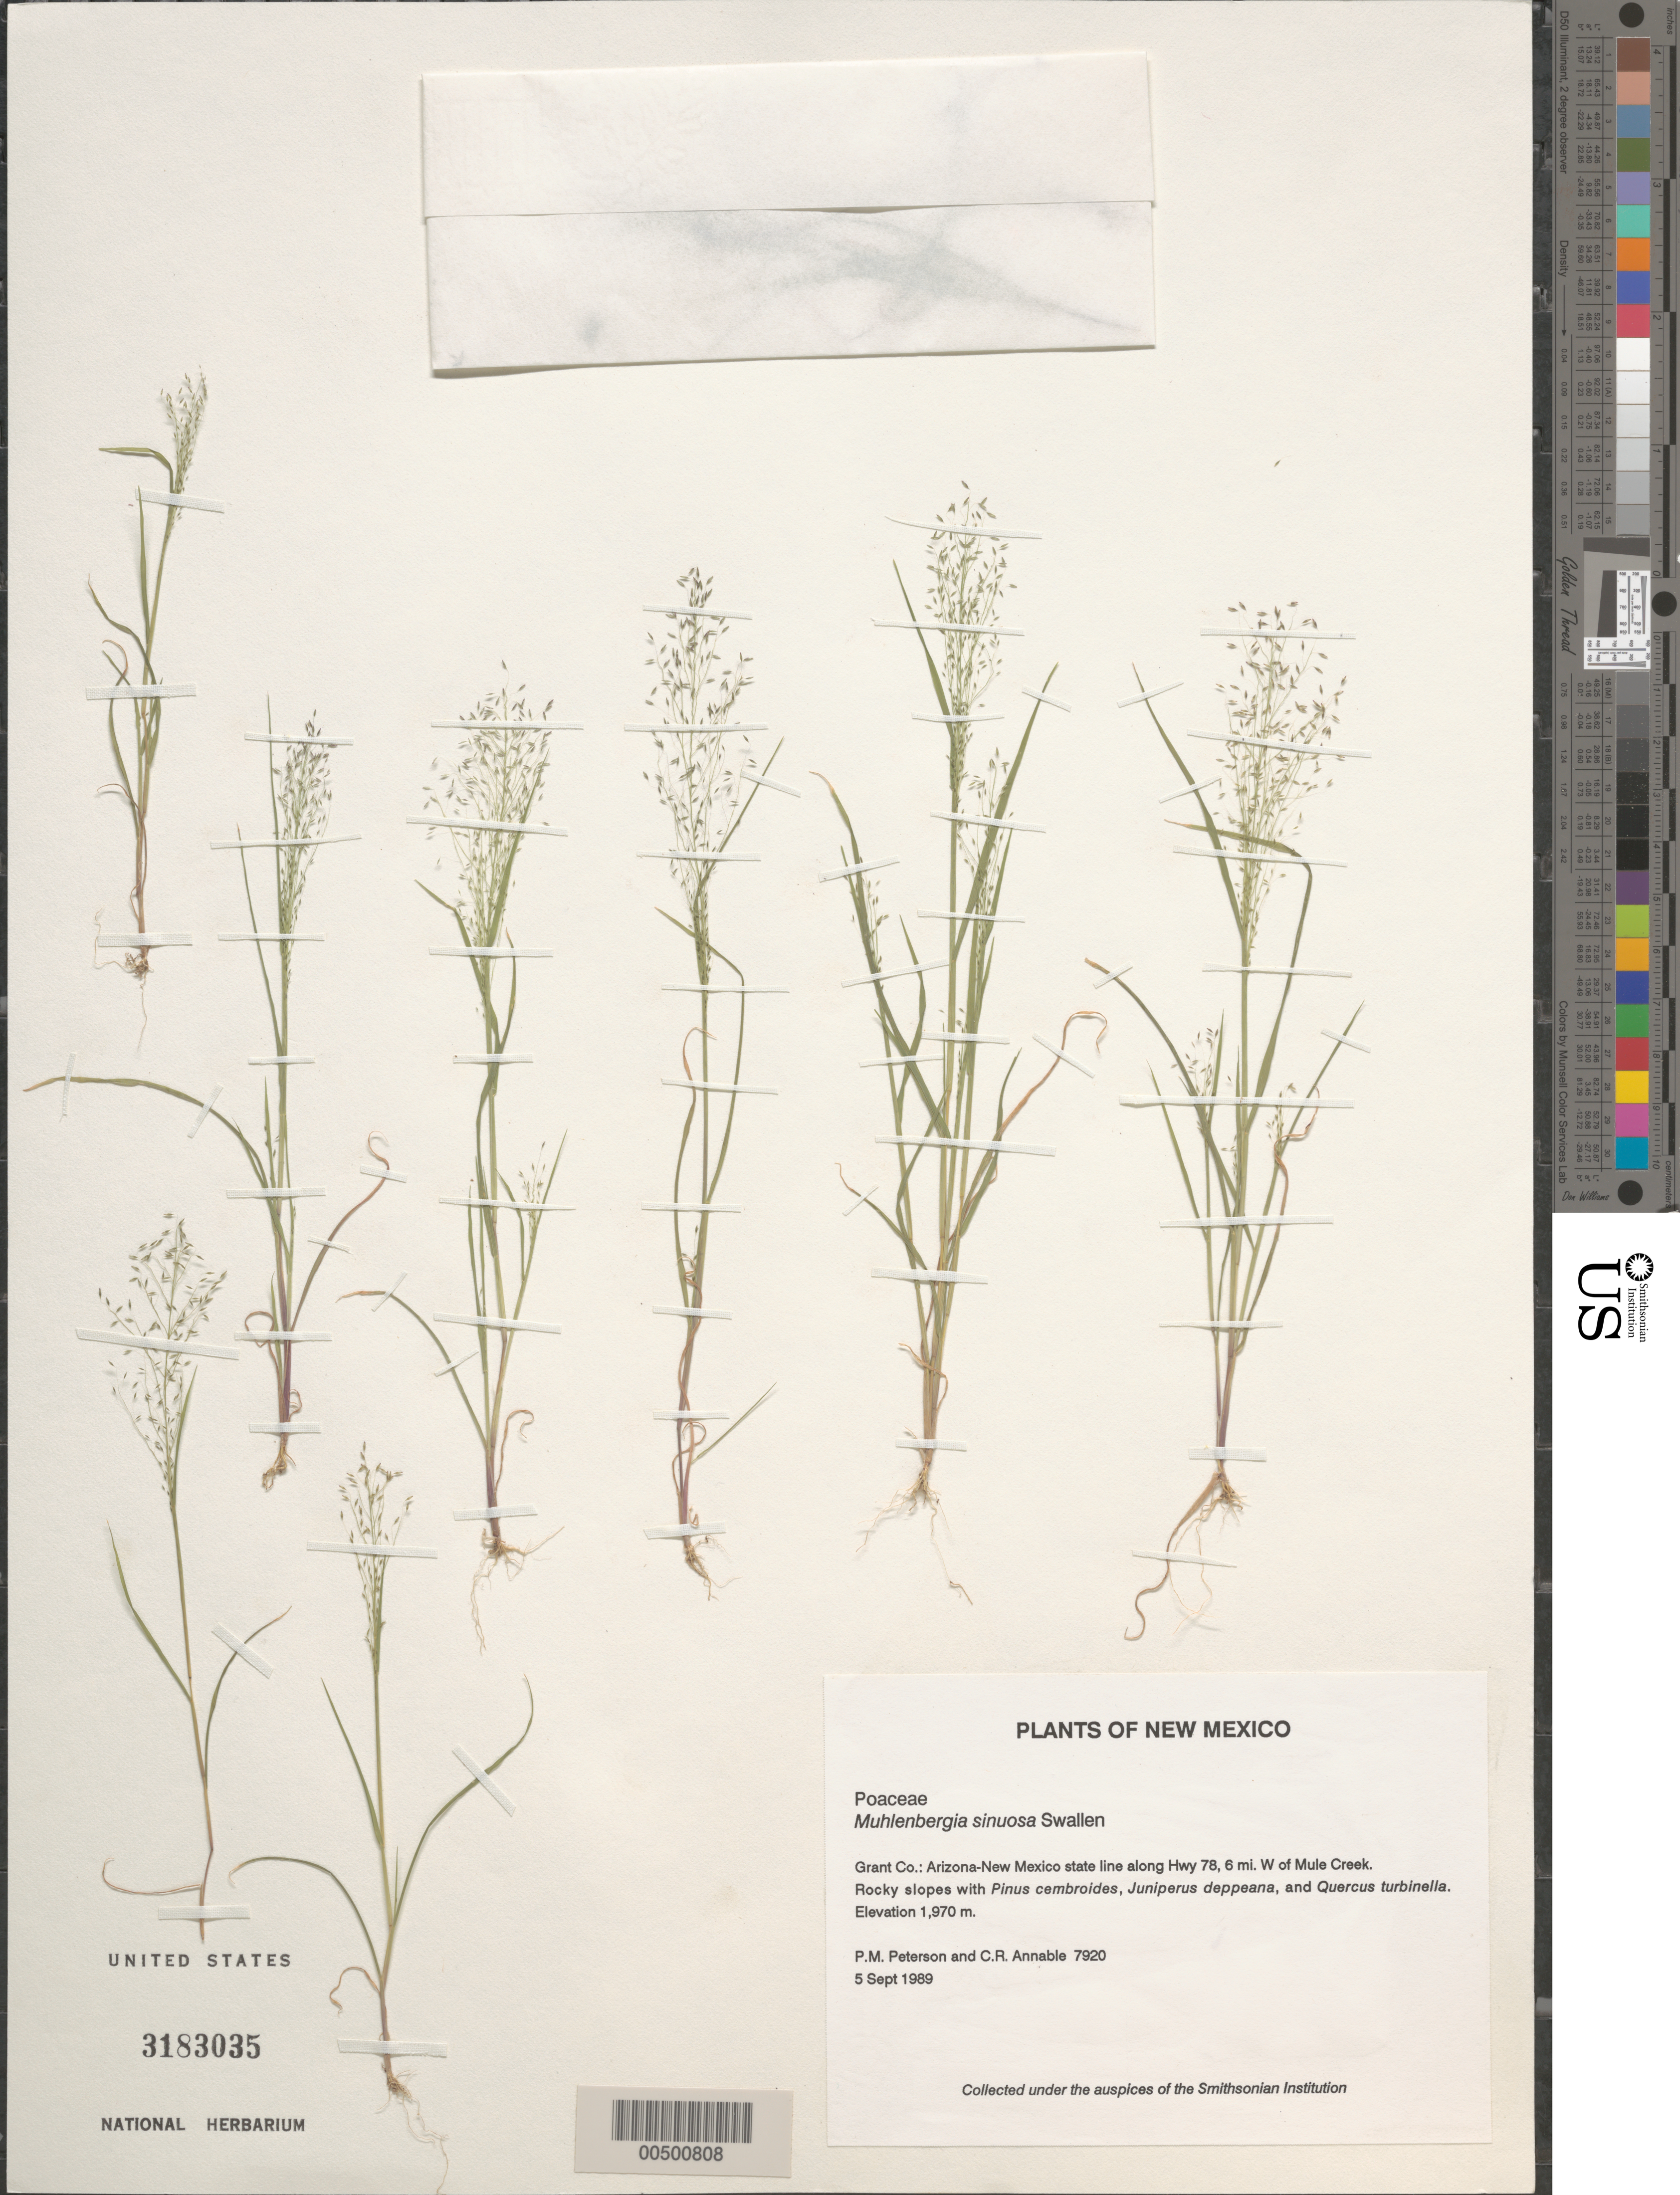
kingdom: Plantae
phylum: Tracheophyta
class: Liliopsida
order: Poales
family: Poaceae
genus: Muhlenbergia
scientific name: Muhlenbergia sinuosa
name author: Swallen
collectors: P. M. Peterson & C. R. Annable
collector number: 07920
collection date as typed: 05 Sep 1989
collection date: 1989-09-05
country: United States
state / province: New Mexico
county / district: Grant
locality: Arizona-New Mexico state line along Hwy 78, 6 mi. W of Mule Creek.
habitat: Rocky slopes with Pinus cembroides, Juniperus deppeana, and Quercus turbinella.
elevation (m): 1970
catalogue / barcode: US 3183035